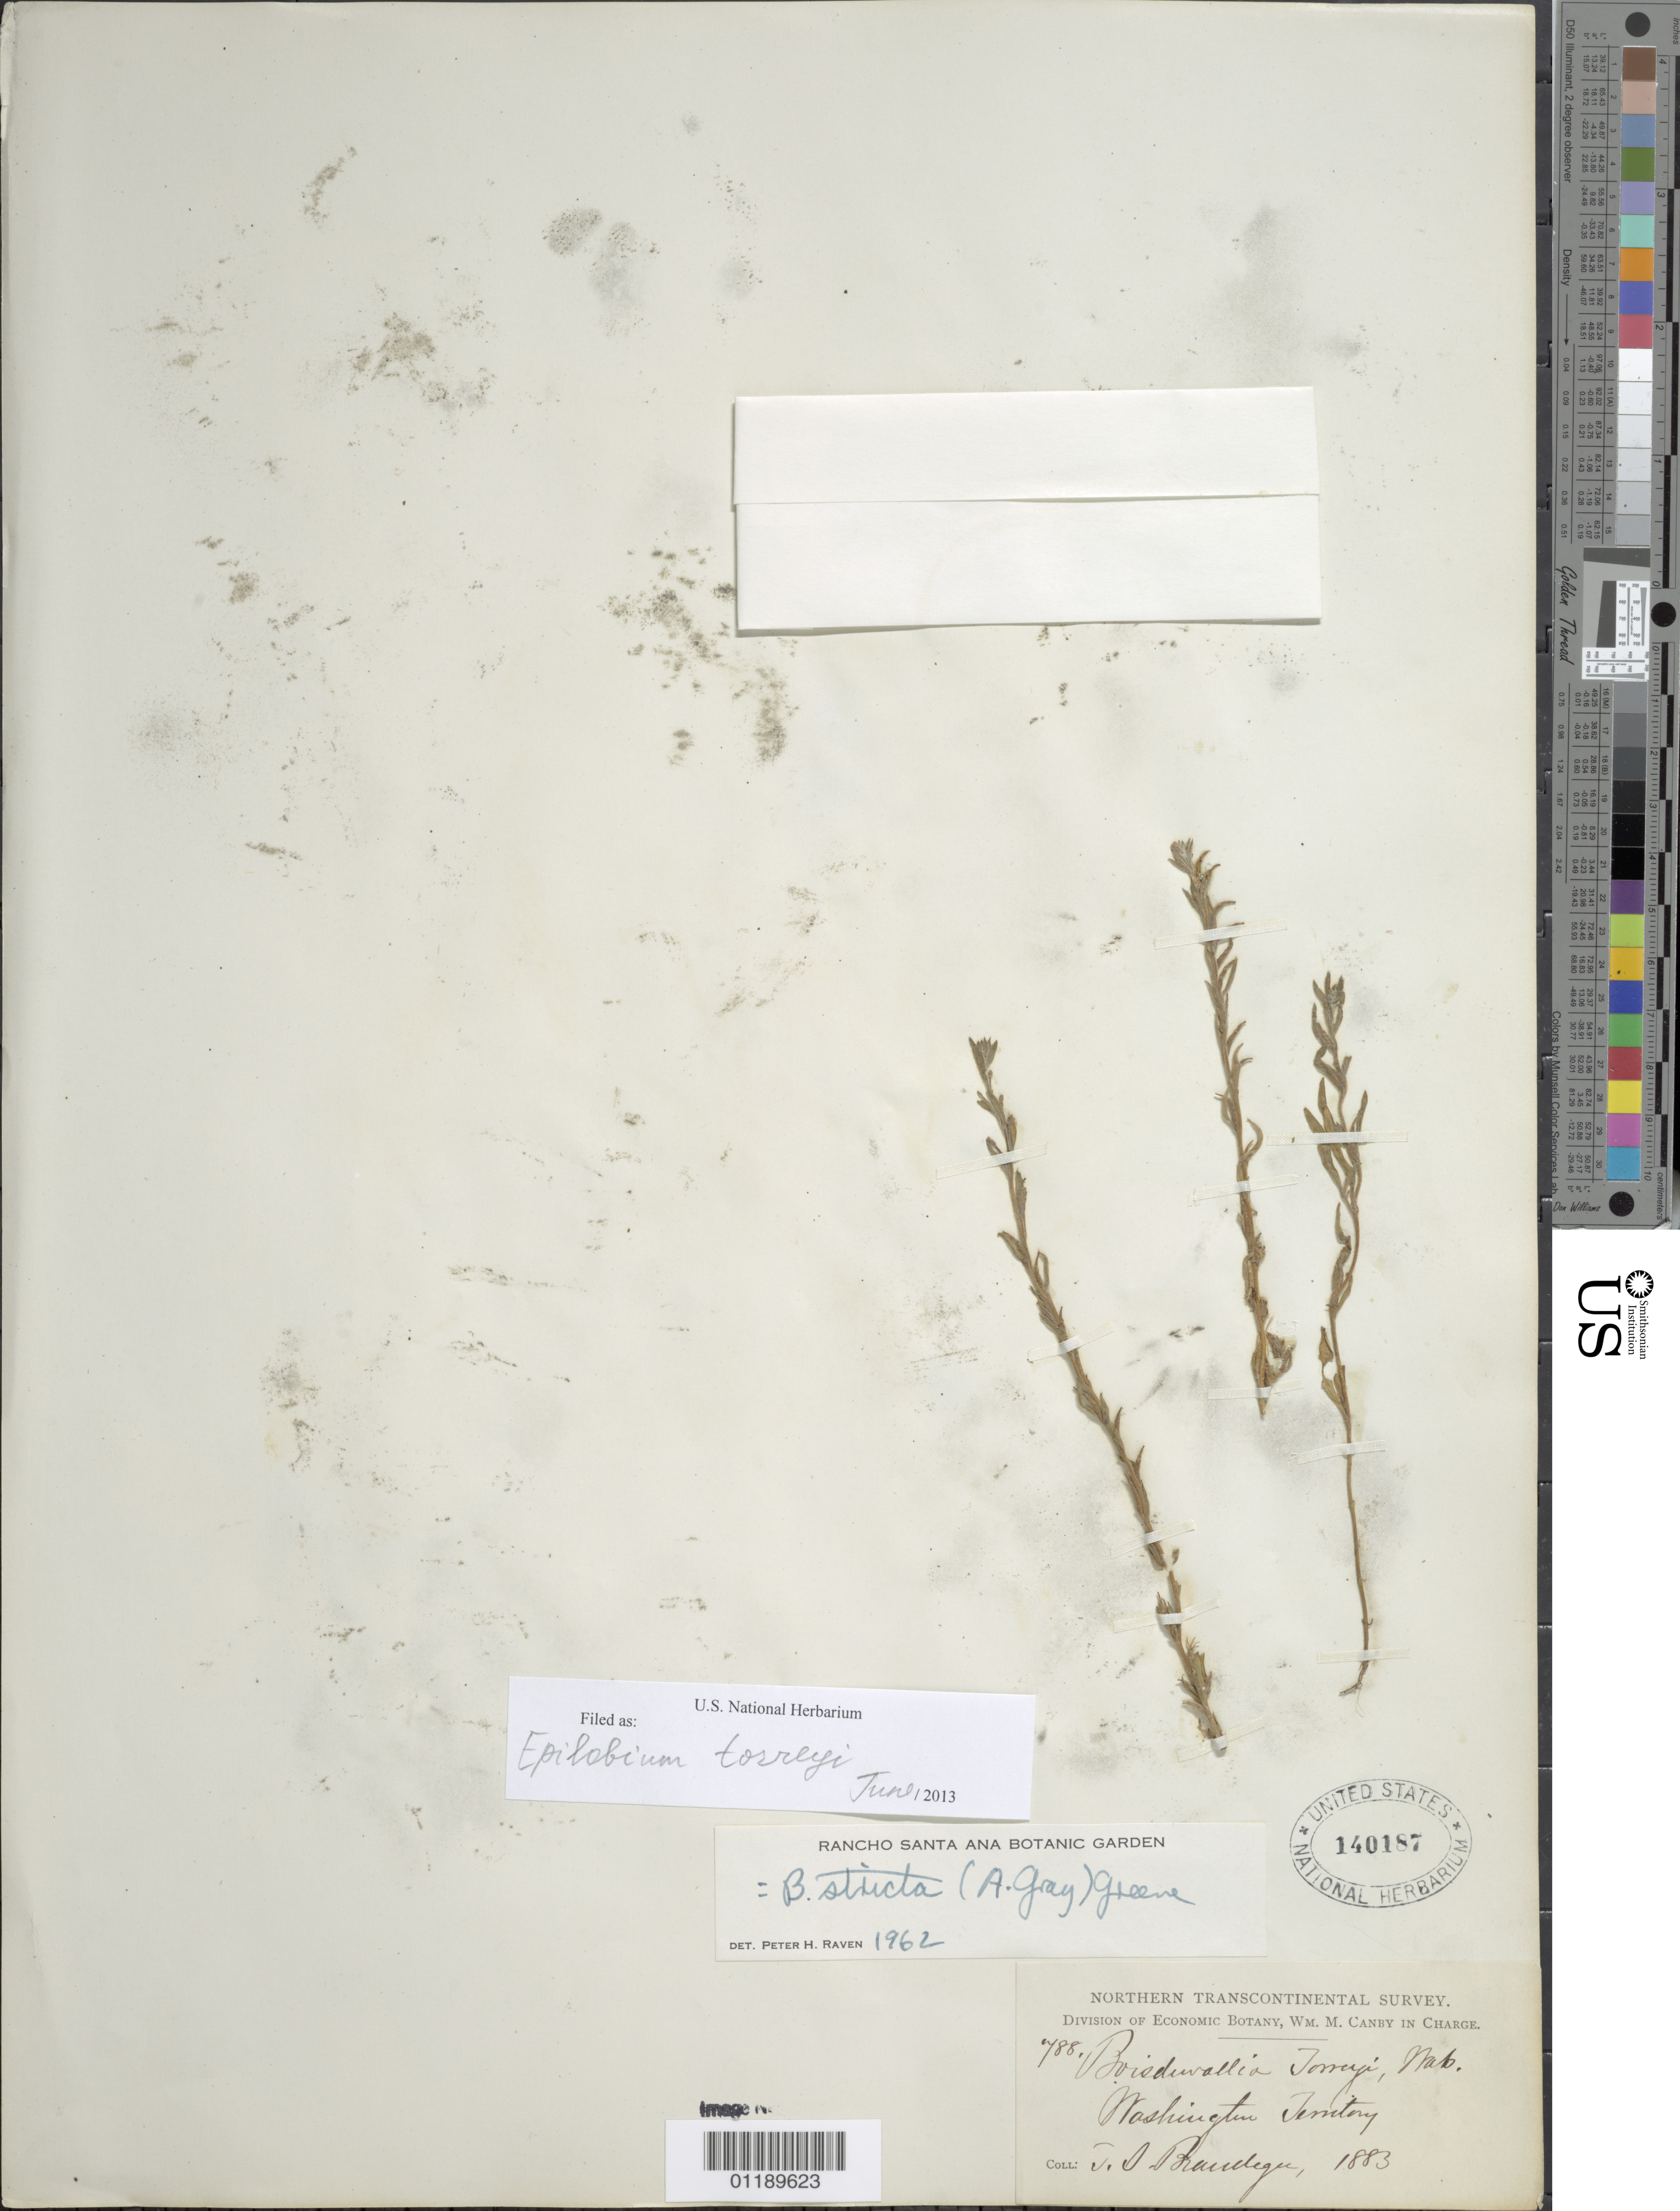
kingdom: Plantae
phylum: Tracheophyta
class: Magnoliopsida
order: Myrtales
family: Onagraceae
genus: Epilobium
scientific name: Epilobium torreyi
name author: (S. Watson) Hoch & P.H. Raven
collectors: T. S. Brandegee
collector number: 788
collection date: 1883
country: United States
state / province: Washington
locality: Wshington Territory.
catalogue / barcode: US 140187